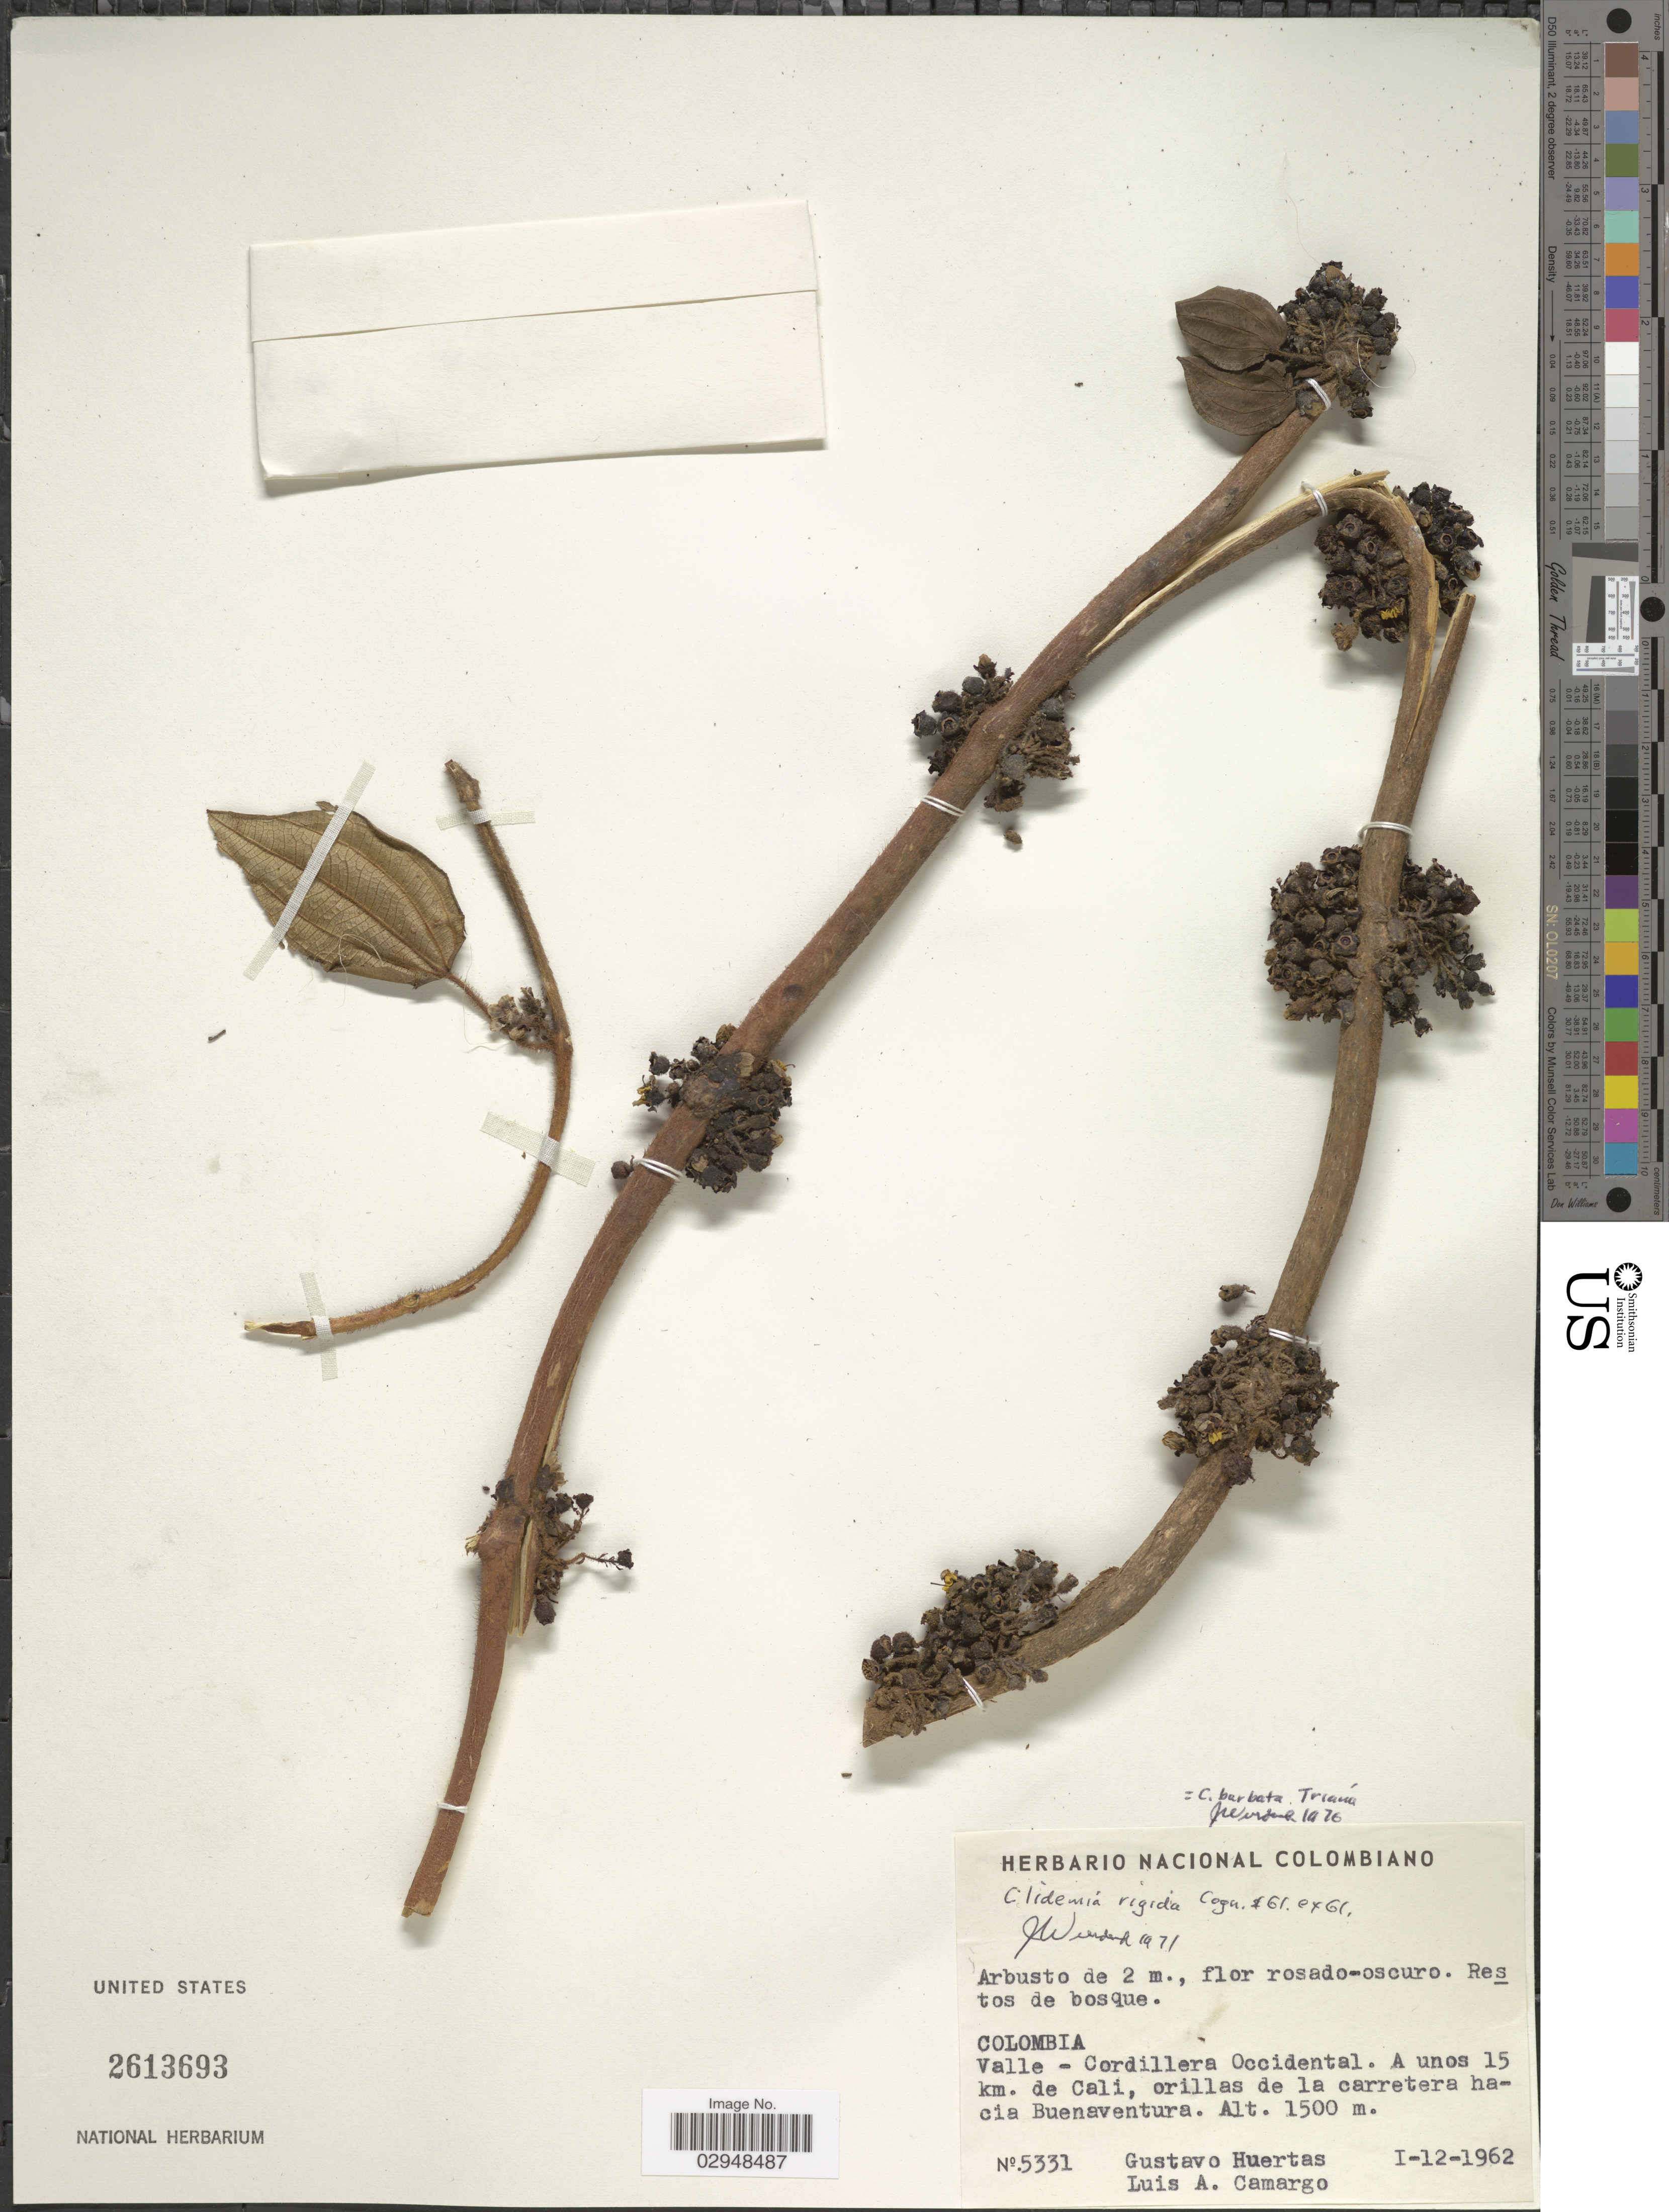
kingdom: Plantae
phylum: Tracheophyta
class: Magnoliopsida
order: Myrtales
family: Melastomataceae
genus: Clidemia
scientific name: Clidemia barbata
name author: Triana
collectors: G. Huertas & L. A. Camargo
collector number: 5331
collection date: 1962-01-12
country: Colombia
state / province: Valle del Cauca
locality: Valle - Cordillera Occidental. A unos 15 km. de Cali, orillas de la carretera hacia Buenaventura.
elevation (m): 1500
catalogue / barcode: US 2613693